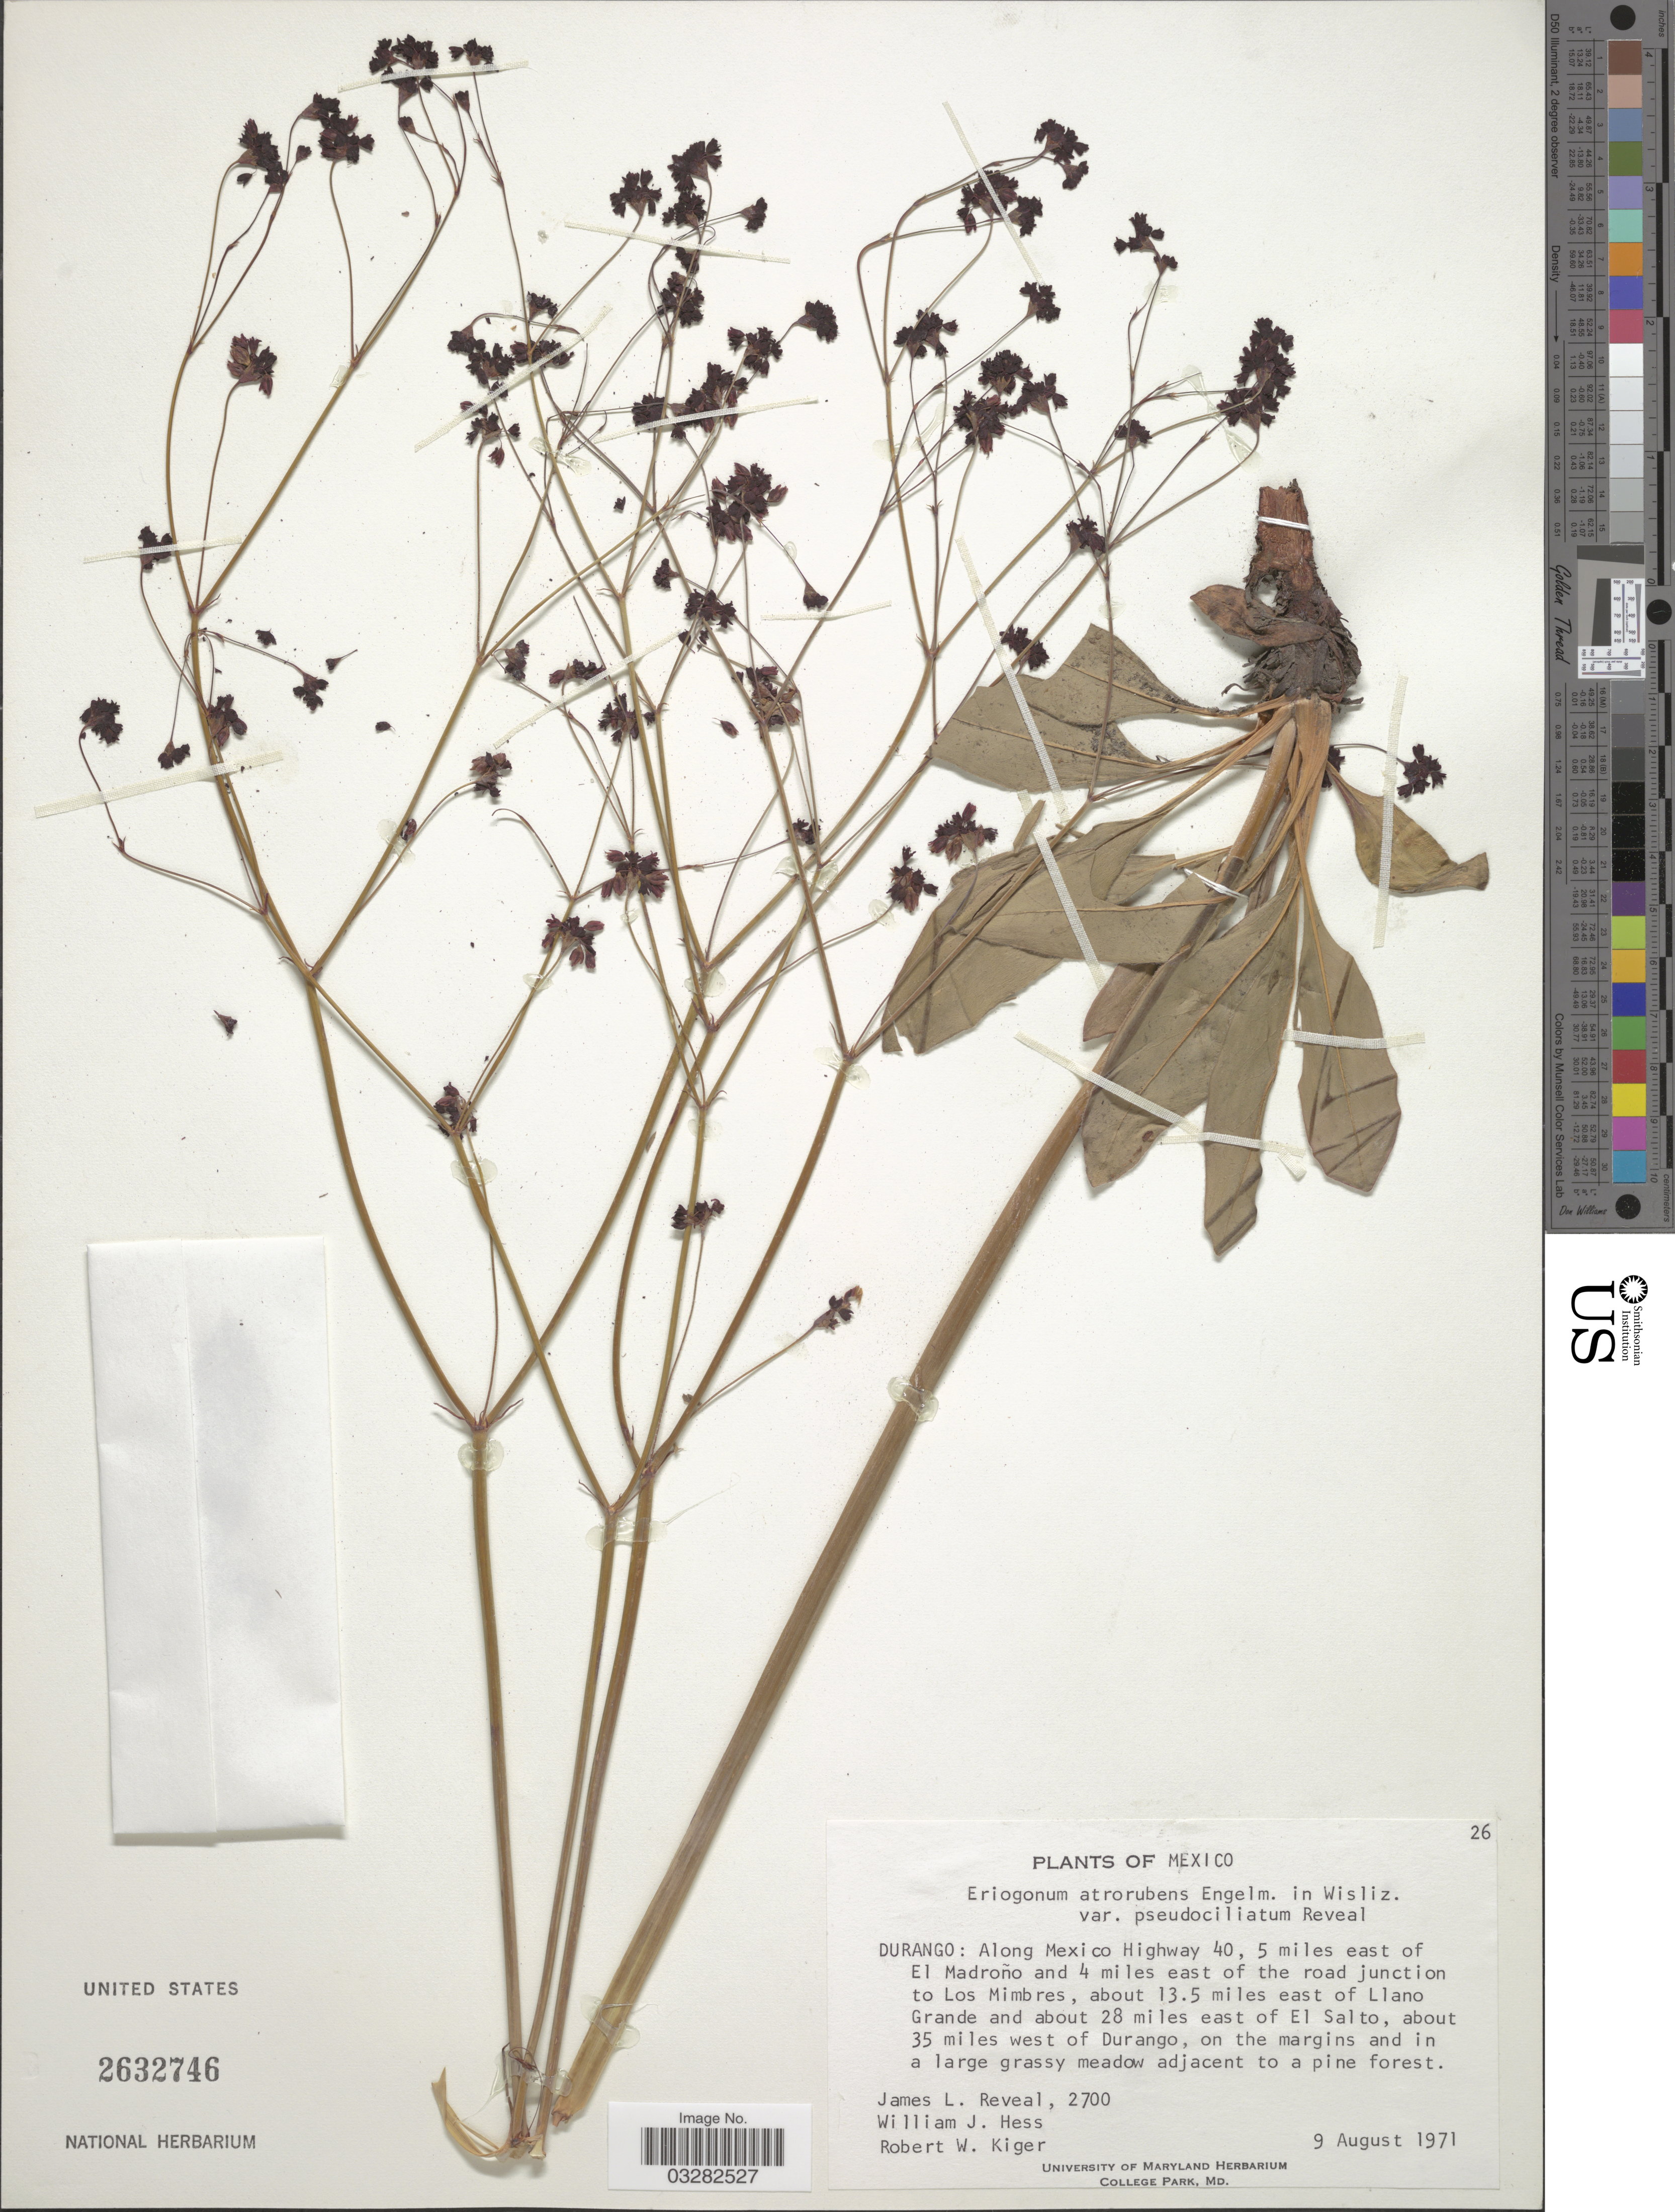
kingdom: Plantae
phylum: Tracheophyta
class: Magnoliopsida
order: Caryophyllales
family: Polygonaceae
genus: Eriogonum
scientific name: Eriogonum atrorubens var. pseudociliatum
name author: Reveal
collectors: J. L. Reveal, W. Hess & R. Kiger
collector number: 2700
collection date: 1971-08-09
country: Mexico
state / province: Durango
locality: Along Mexico Highway 40, 5 miles east of El Madroño and 4 miles east of the road junction to Los Mimbres, about 13.5 miles east of Llano Grande and about 28 miles east of El Salto, about 35 miles west of Durango.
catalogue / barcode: US 2632746